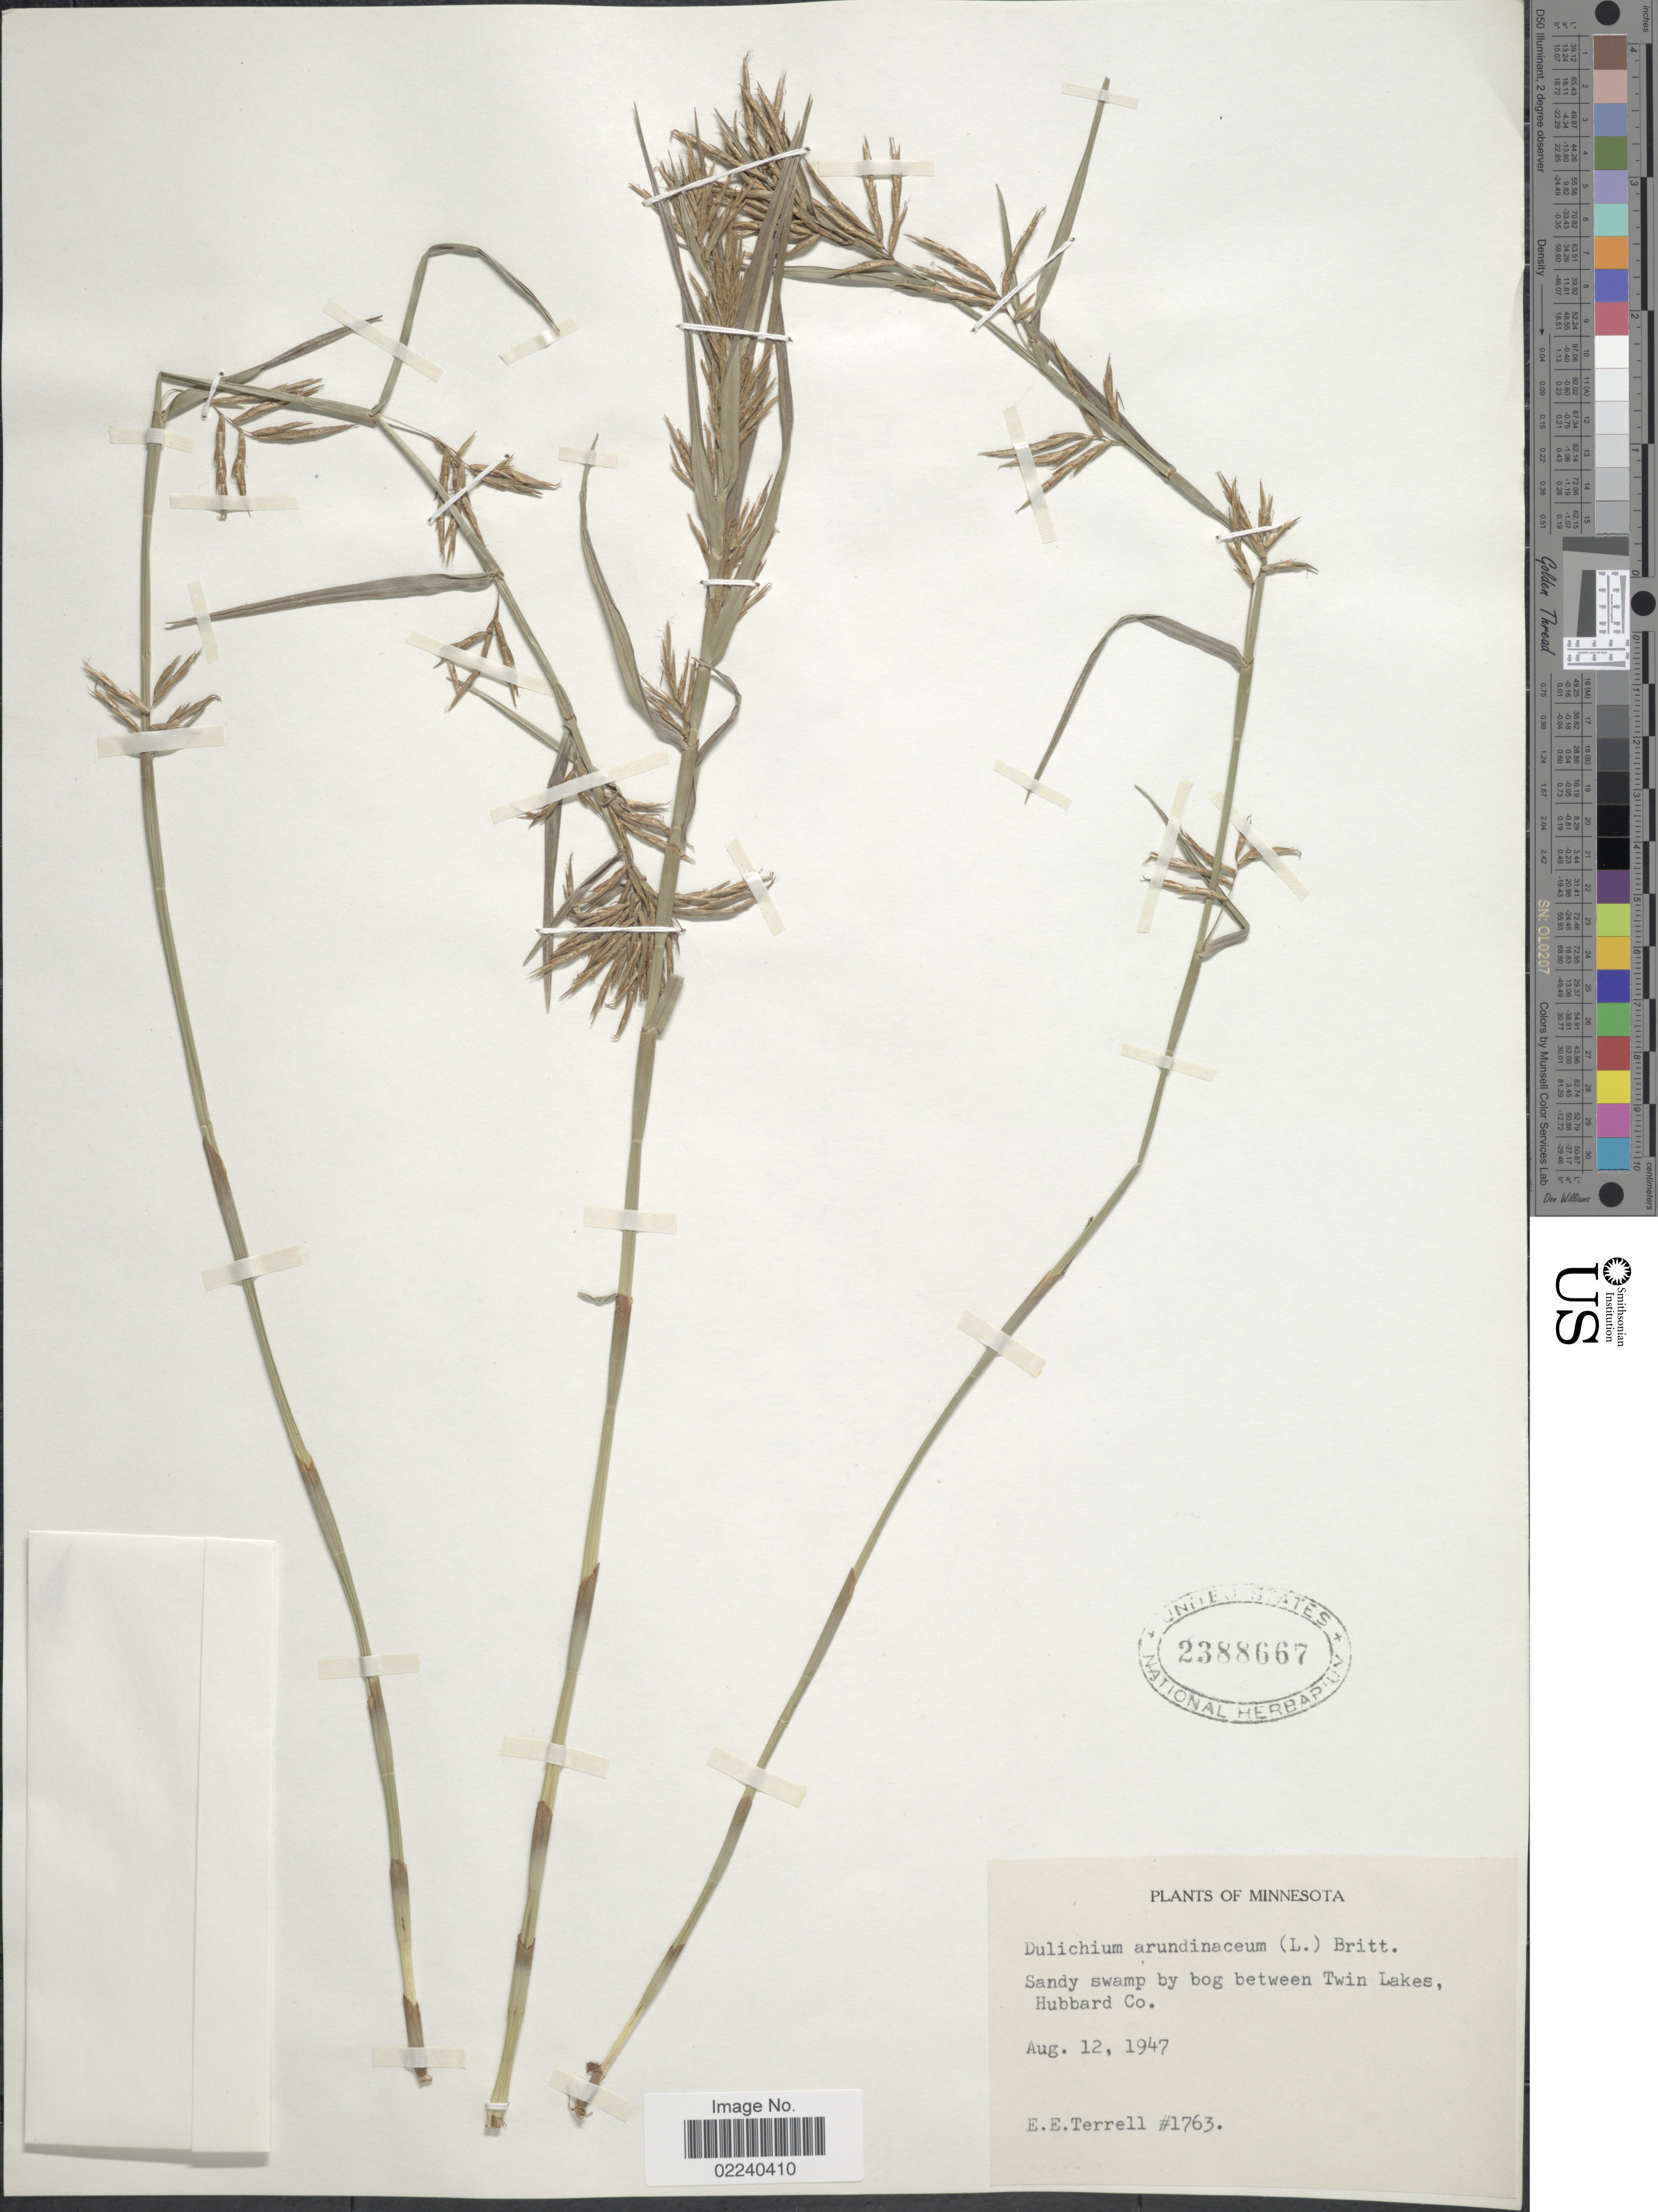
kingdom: Plantae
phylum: Tracheophyta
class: Liliopsida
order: Poales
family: Cyperaceae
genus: Dulichium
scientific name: Dulichium arundinaceum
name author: (L.) Britton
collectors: E. E. Terrell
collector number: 1763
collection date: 1947-08-12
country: United States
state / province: Minnesota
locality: Sandy swamp by bog between Twin Lakes, Hubbard Co.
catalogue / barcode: US 2388667